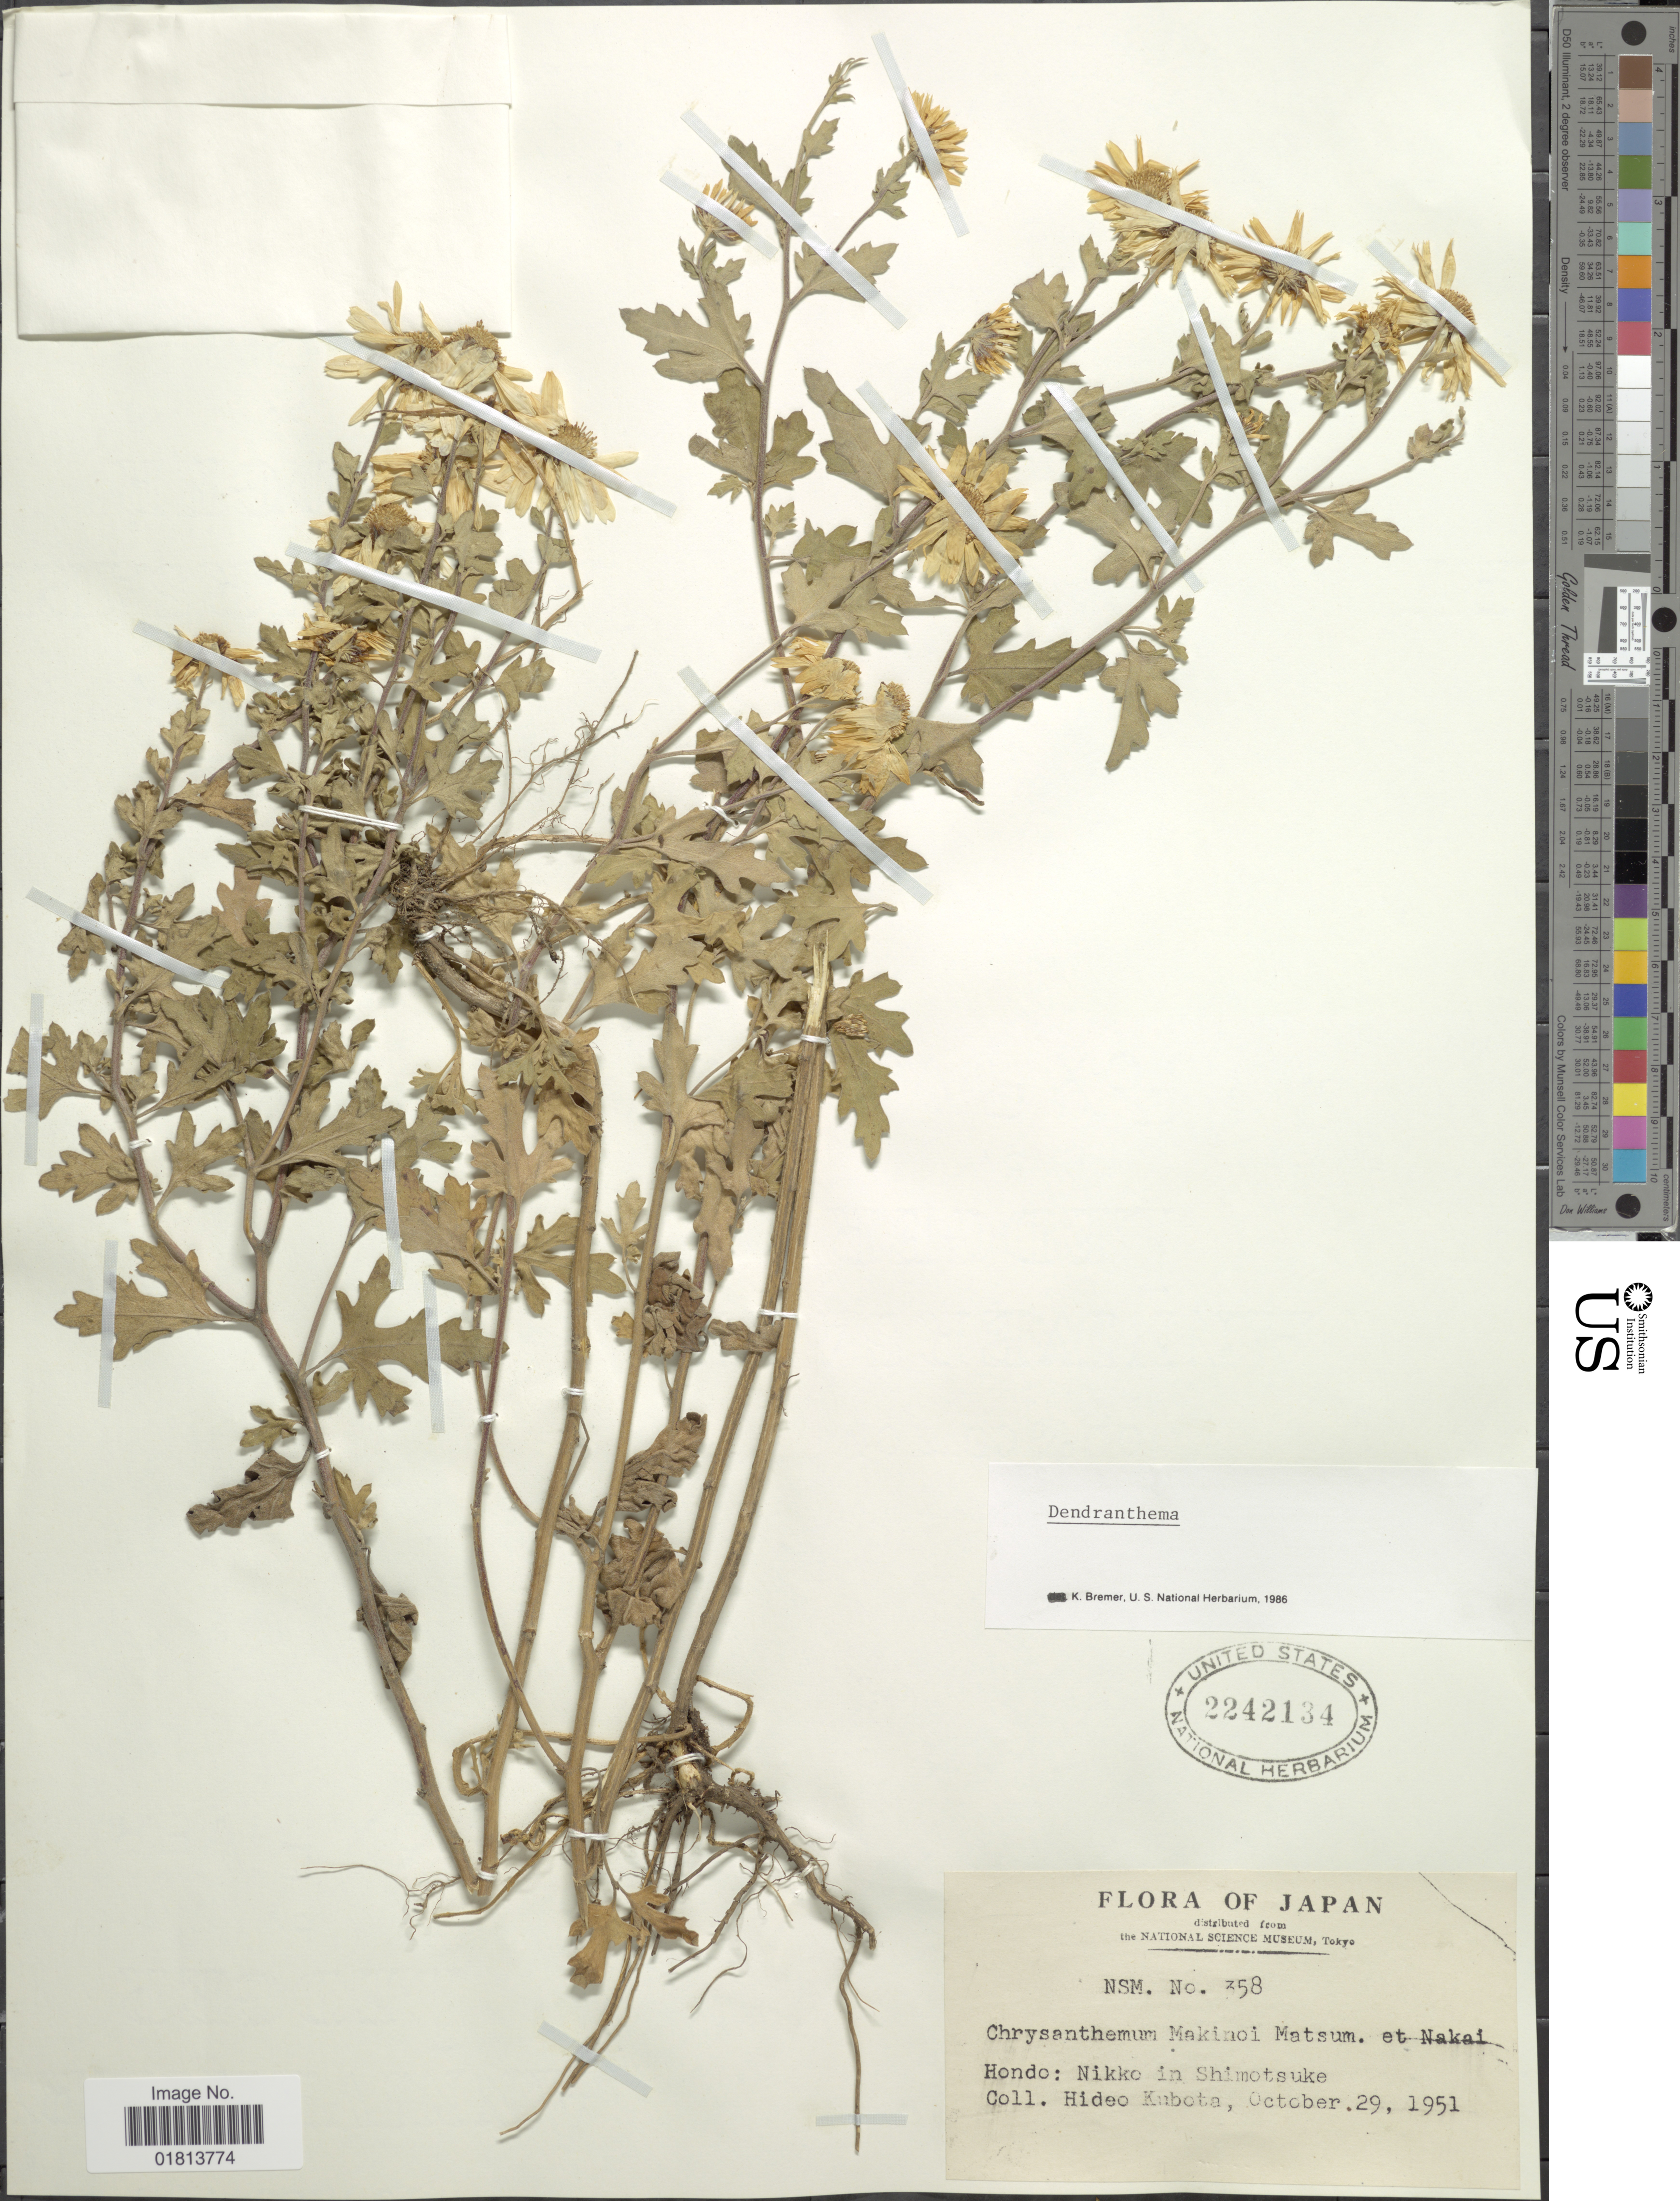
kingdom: Plantae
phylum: Tracheophyta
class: Magnoliopsida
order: Asterales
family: Asteraceae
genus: Dendranthema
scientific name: Dendranthema makinoi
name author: Matsum. & Nakai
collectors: H. Kubota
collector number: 358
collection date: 1951-10-29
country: Japan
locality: Hondo: Nikko in Shimotsuke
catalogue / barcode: US 2242134